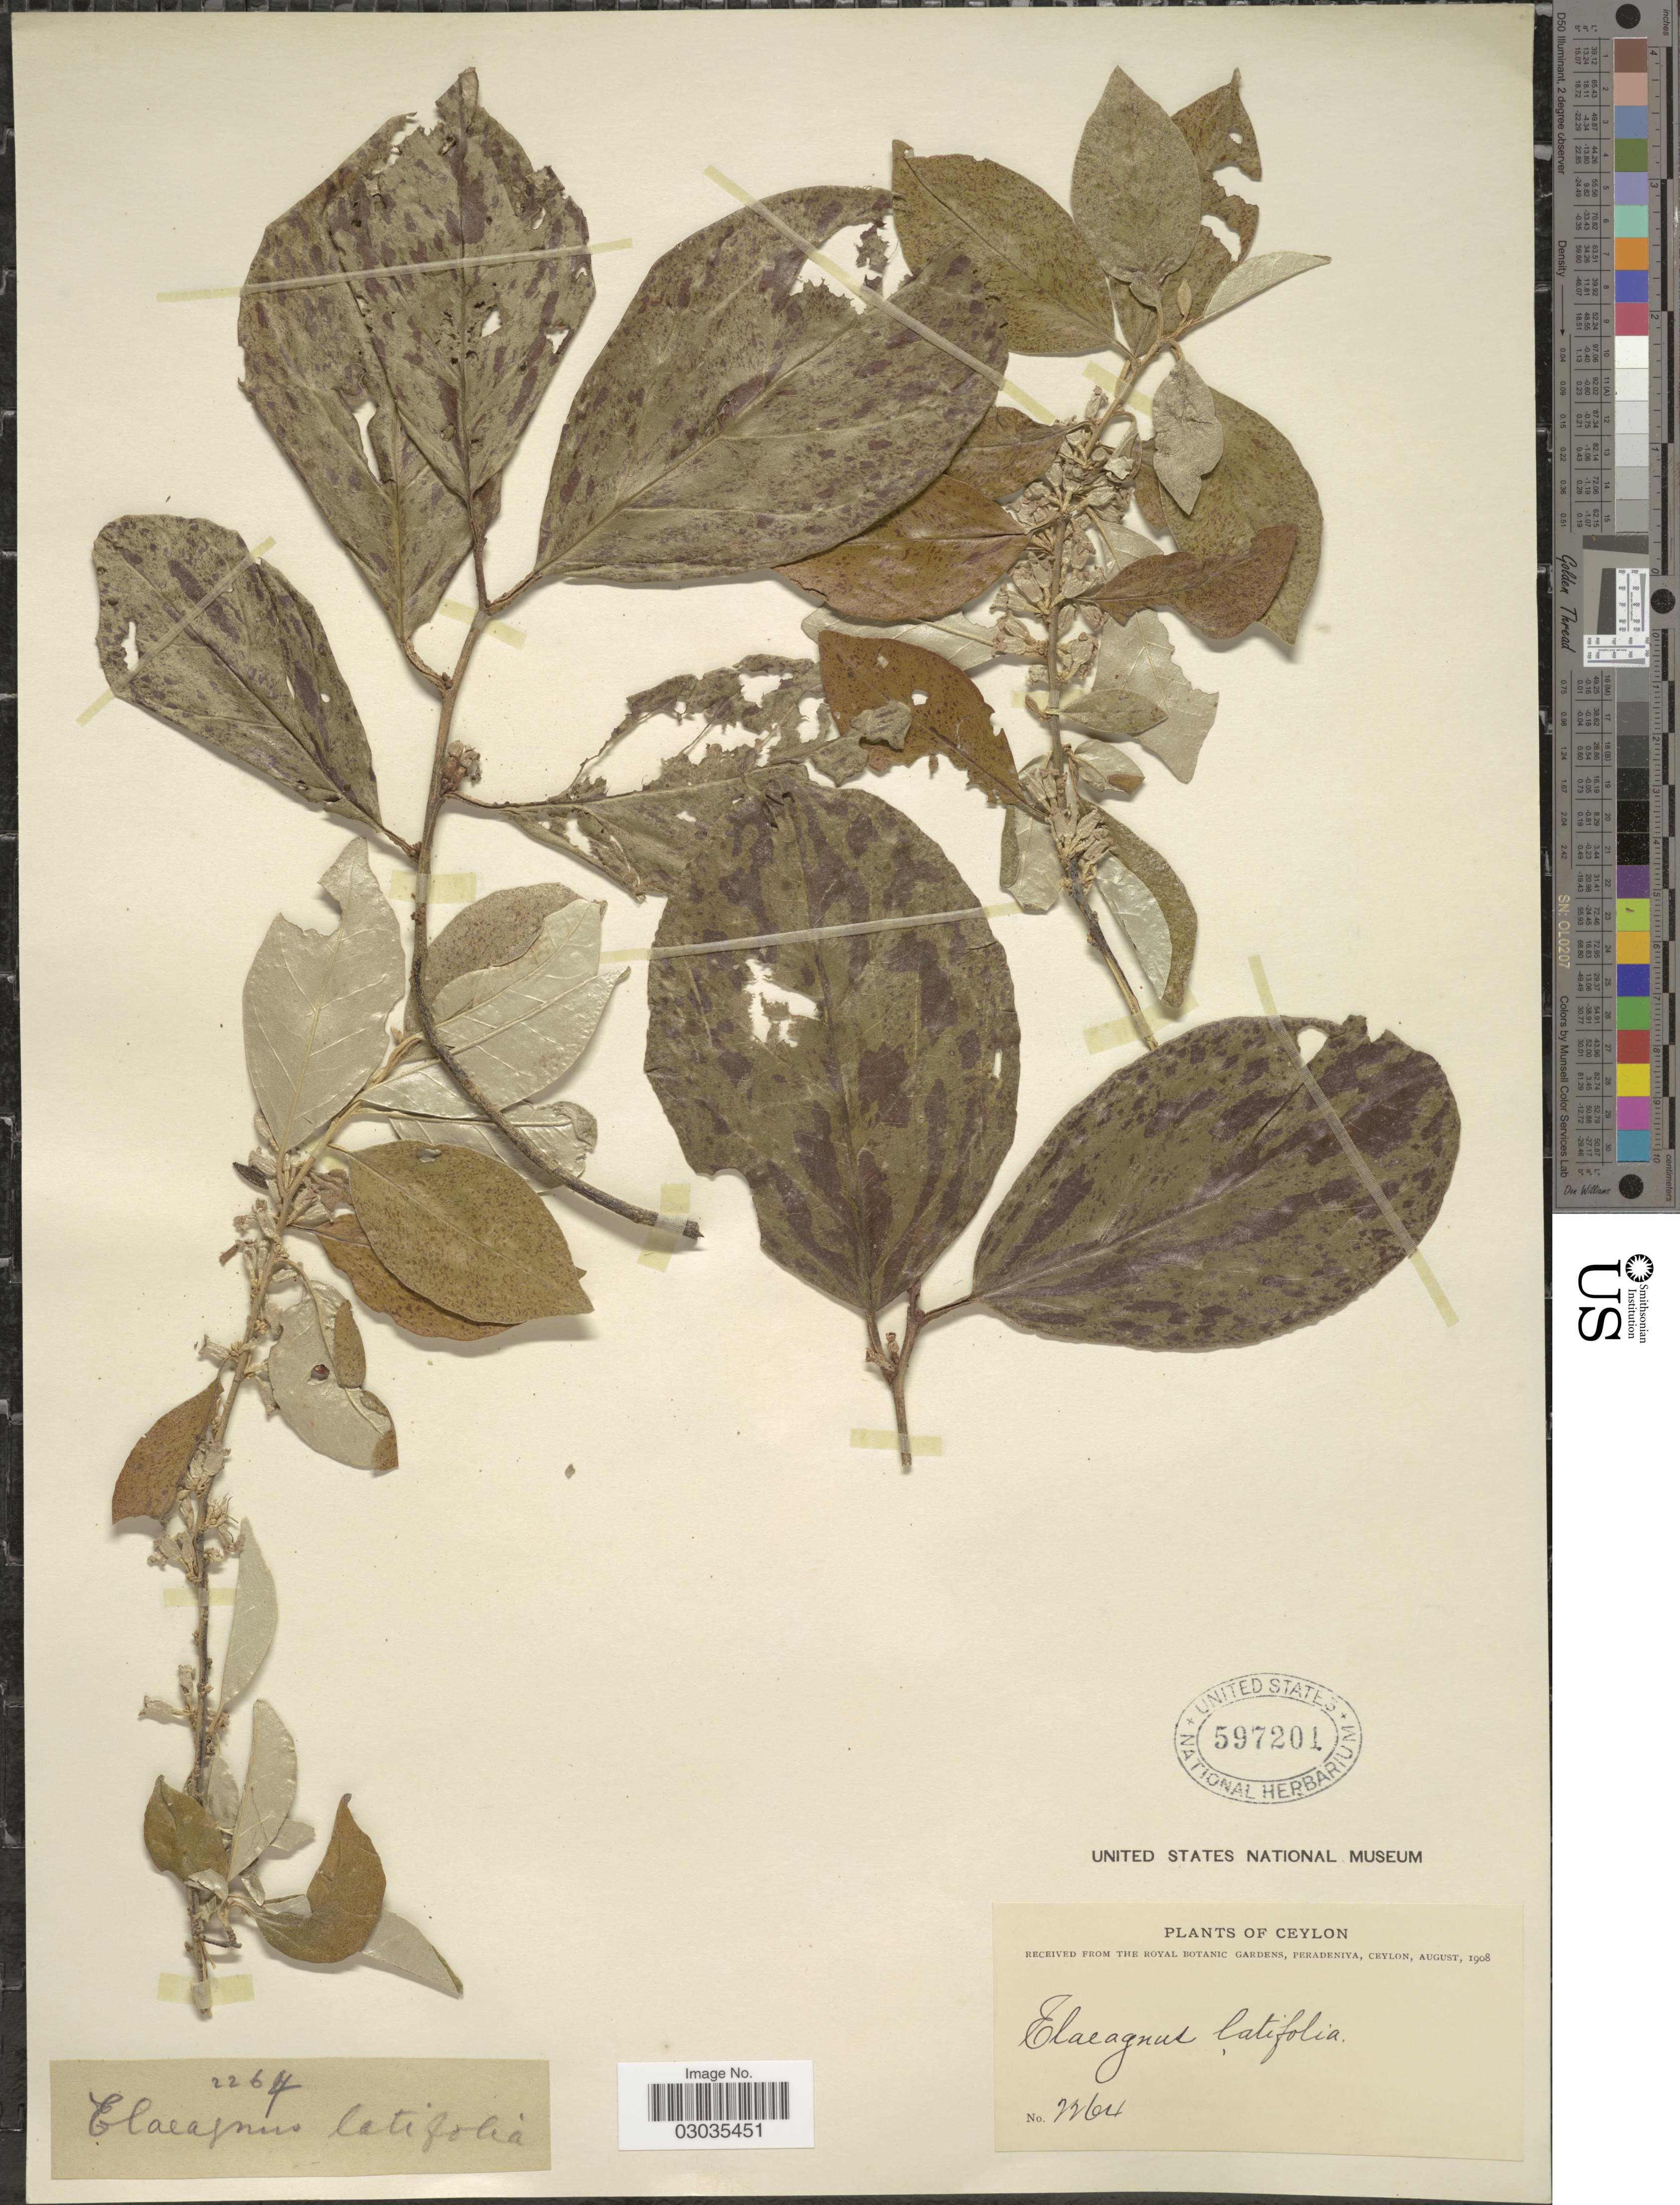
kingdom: Plantae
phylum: Tracheophyta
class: Magnoliopsida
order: Rosales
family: Elaeagnaceae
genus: Elaeagnus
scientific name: Elaeagnus latifolia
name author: L.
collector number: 2264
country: Sri Lanka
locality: Ceylon.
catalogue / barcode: US 597201